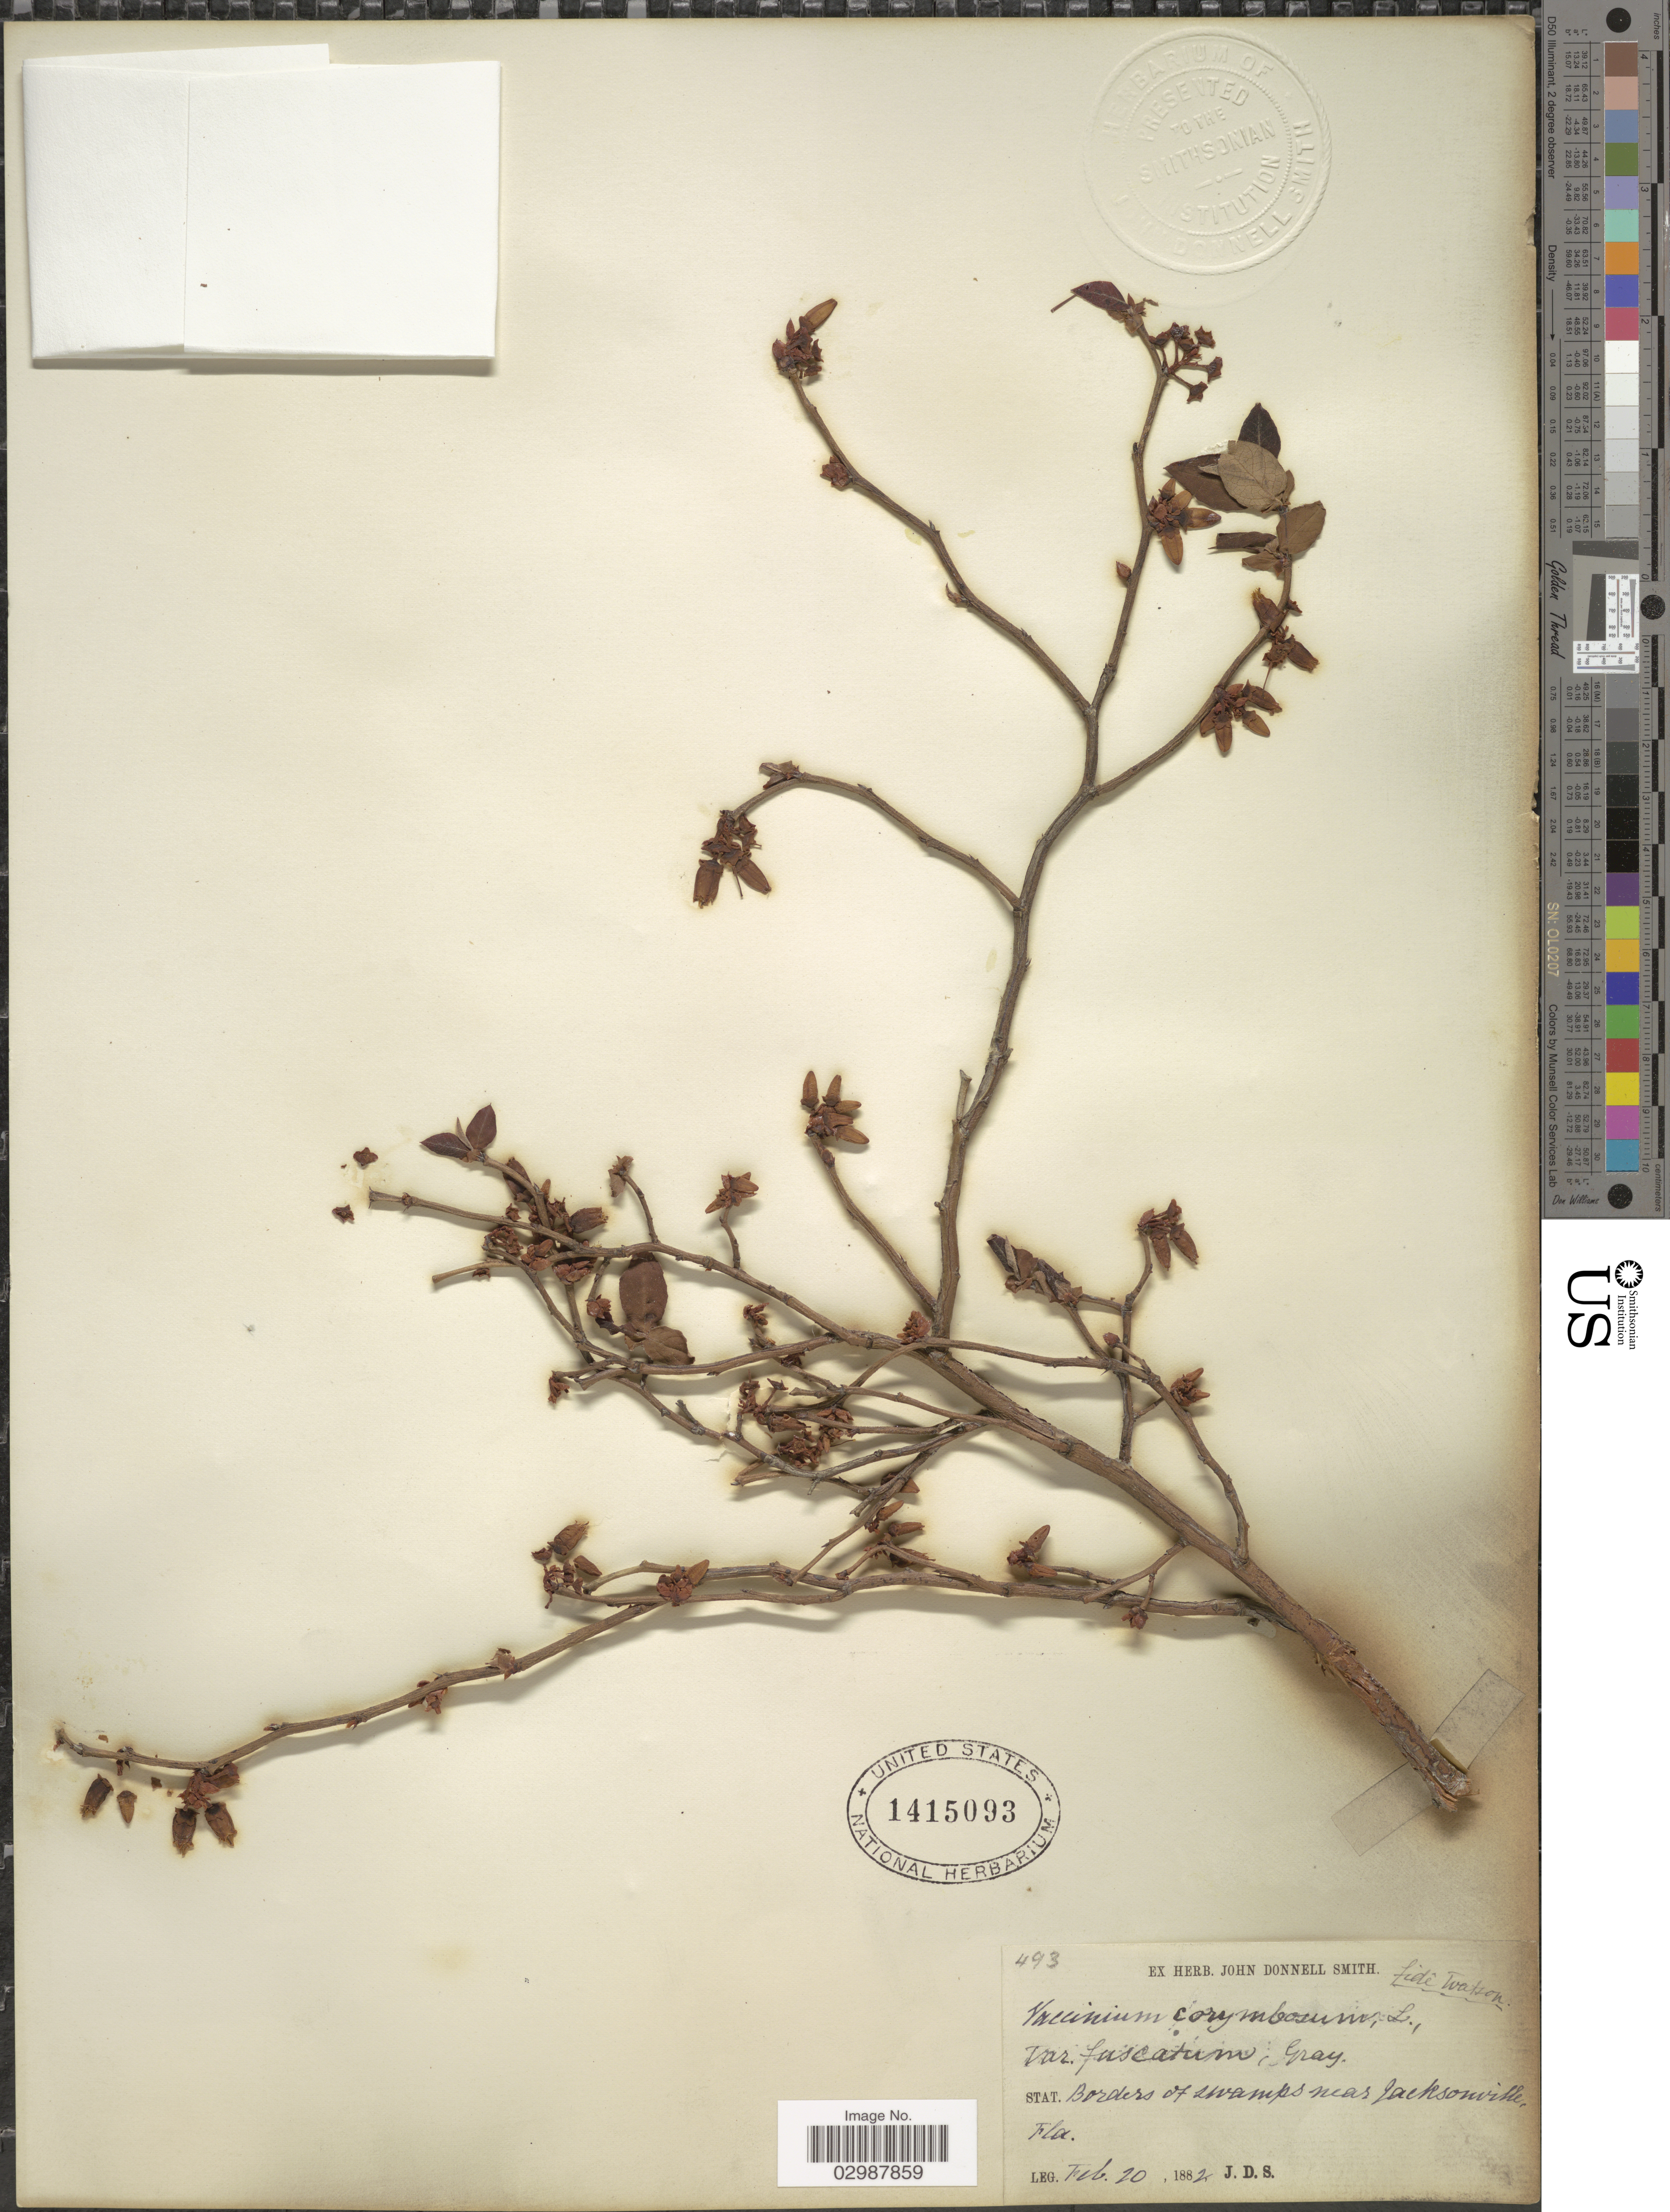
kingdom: Plantae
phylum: Tracheophyta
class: Magnoliopsida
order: Ericales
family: Ericaceae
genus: Vaccinium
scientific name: Vaccinium corymbosum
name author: L.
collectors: J. Donnell Smith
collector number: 493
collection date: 1882-02-20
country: United States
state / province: Florida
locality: Stat. Borders of swamps near Jacksonville.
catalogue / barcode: US 1415093